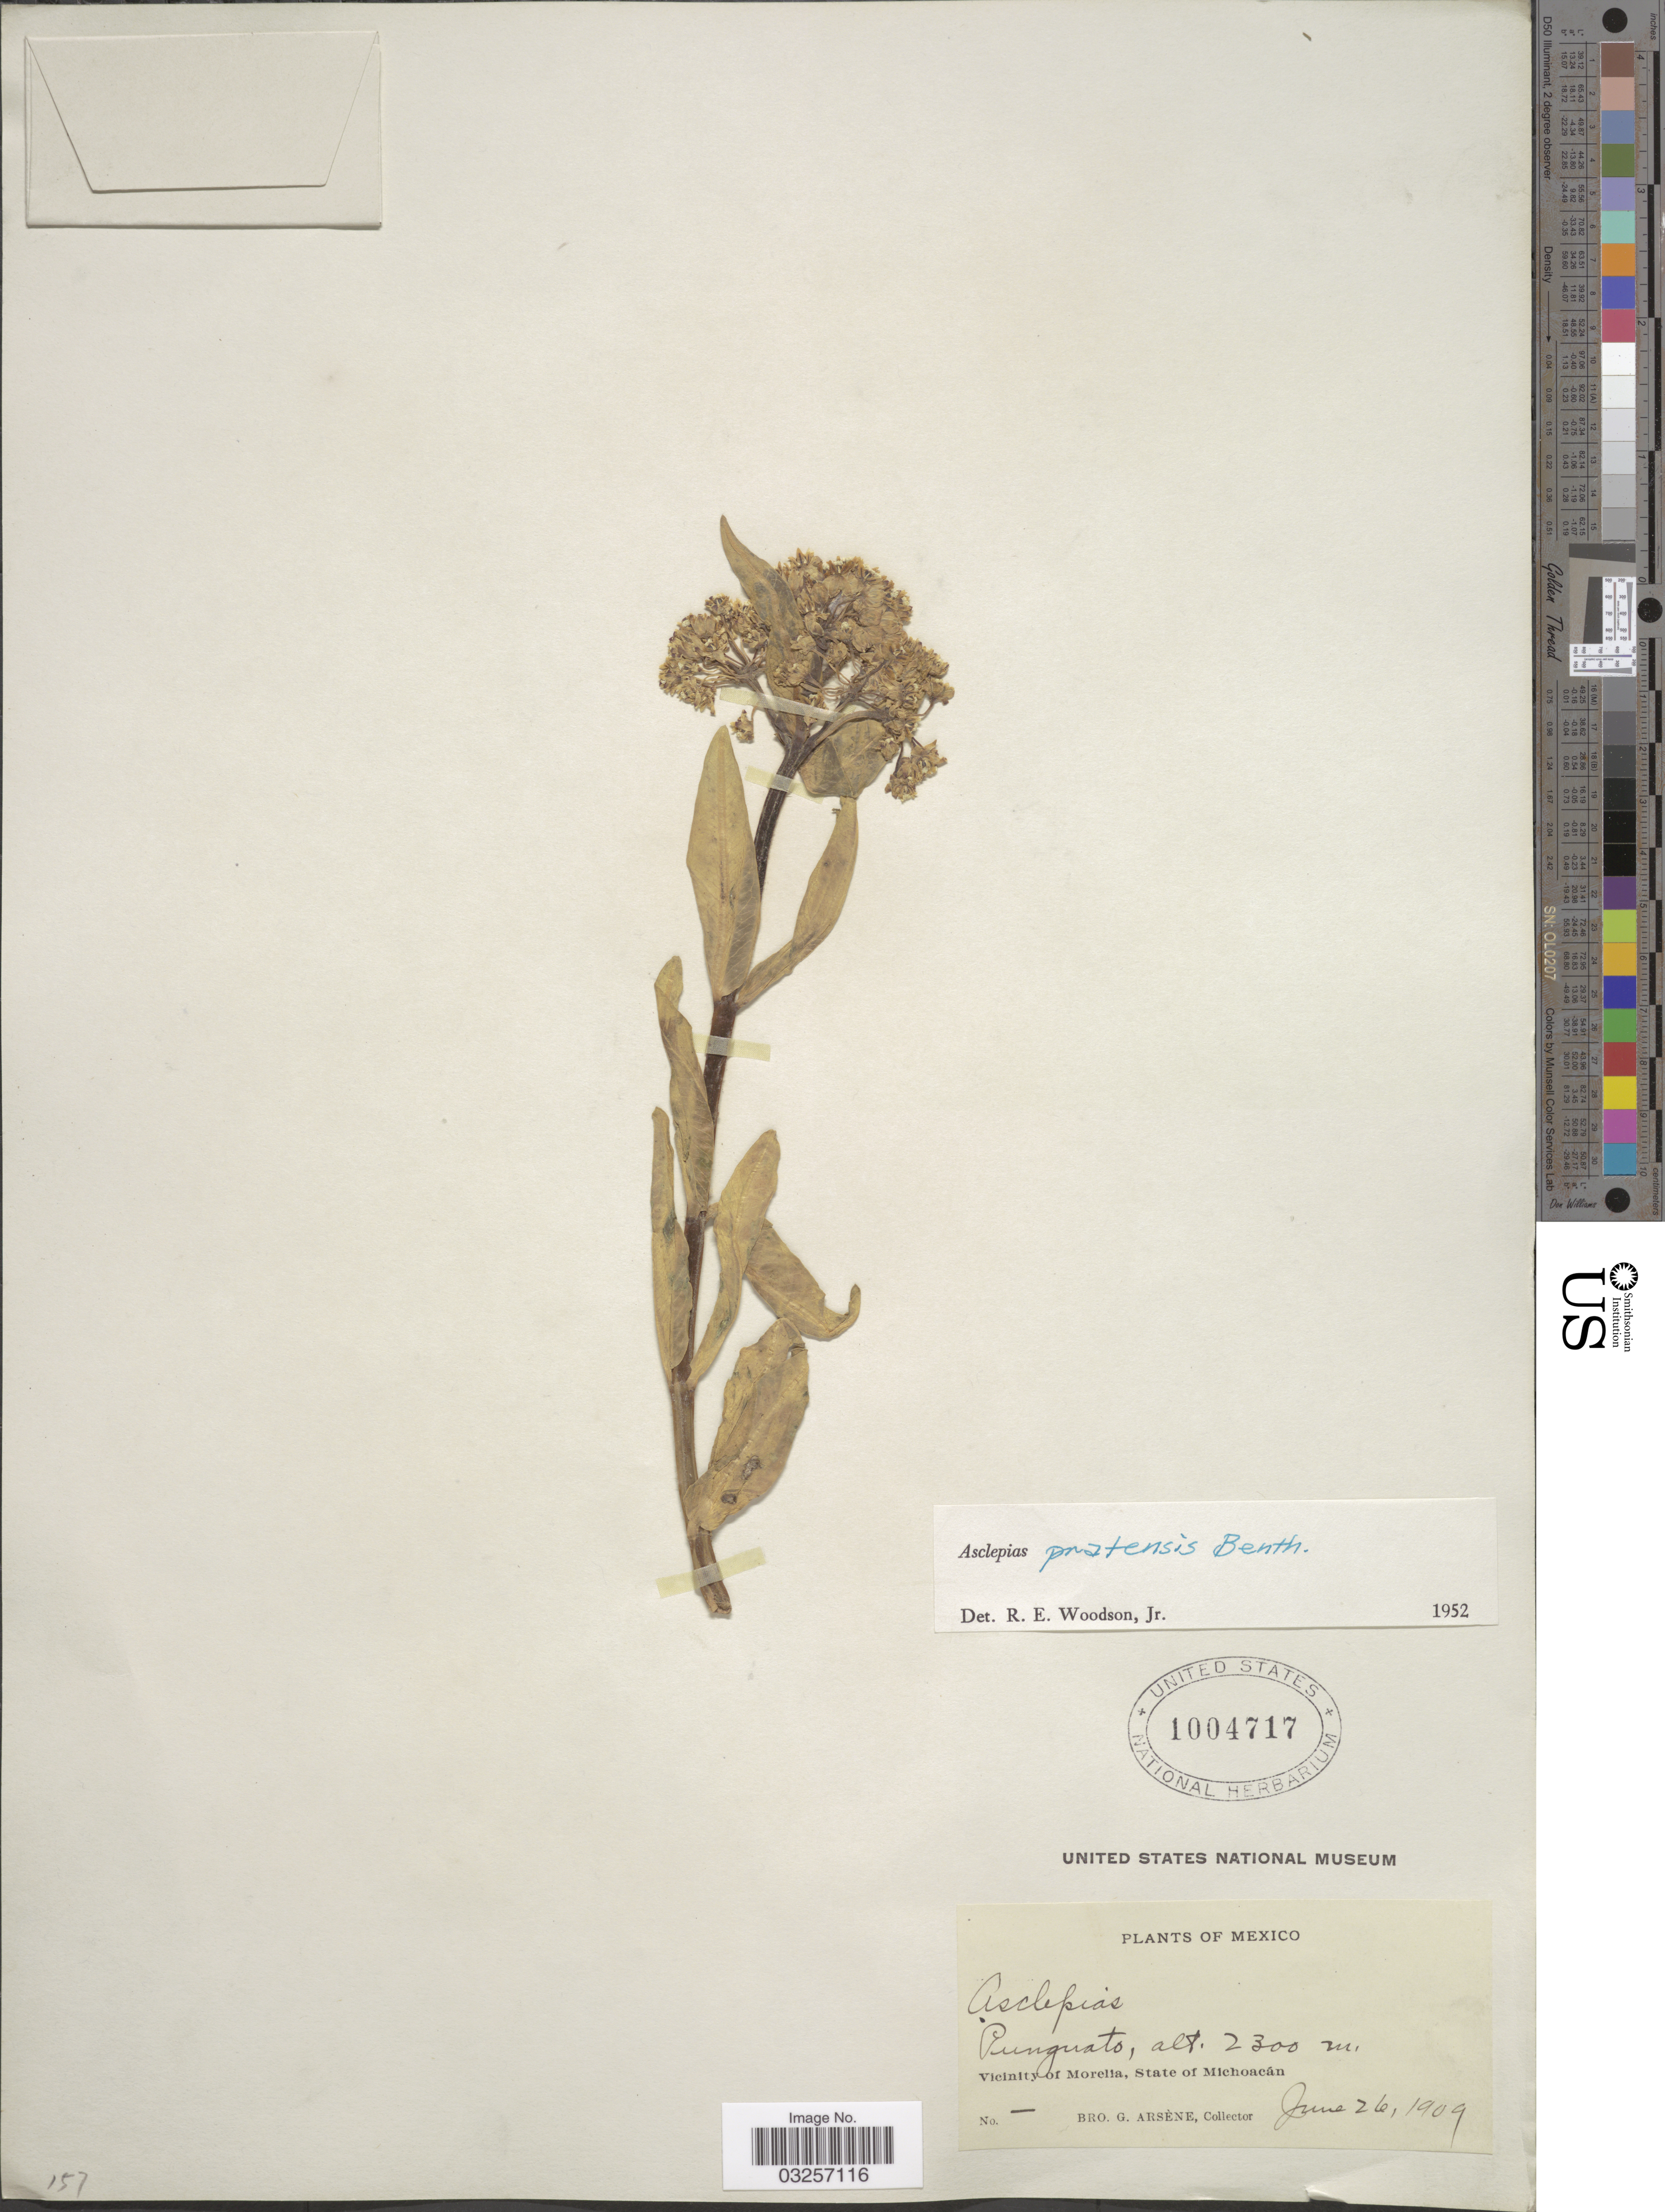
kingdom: Plantae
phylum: Tracheophyta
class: Magnoliopsida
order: Gentianales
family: Apocynaceae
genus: Asclepias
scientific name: Asclepias pratensis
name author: Benth.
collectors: Bro. G. Arsène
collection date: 1909-06-26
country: Mexico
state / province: Michoacán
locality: Punguato. Vicinity of Morelia.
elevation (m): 2300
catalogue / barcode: US 1004717